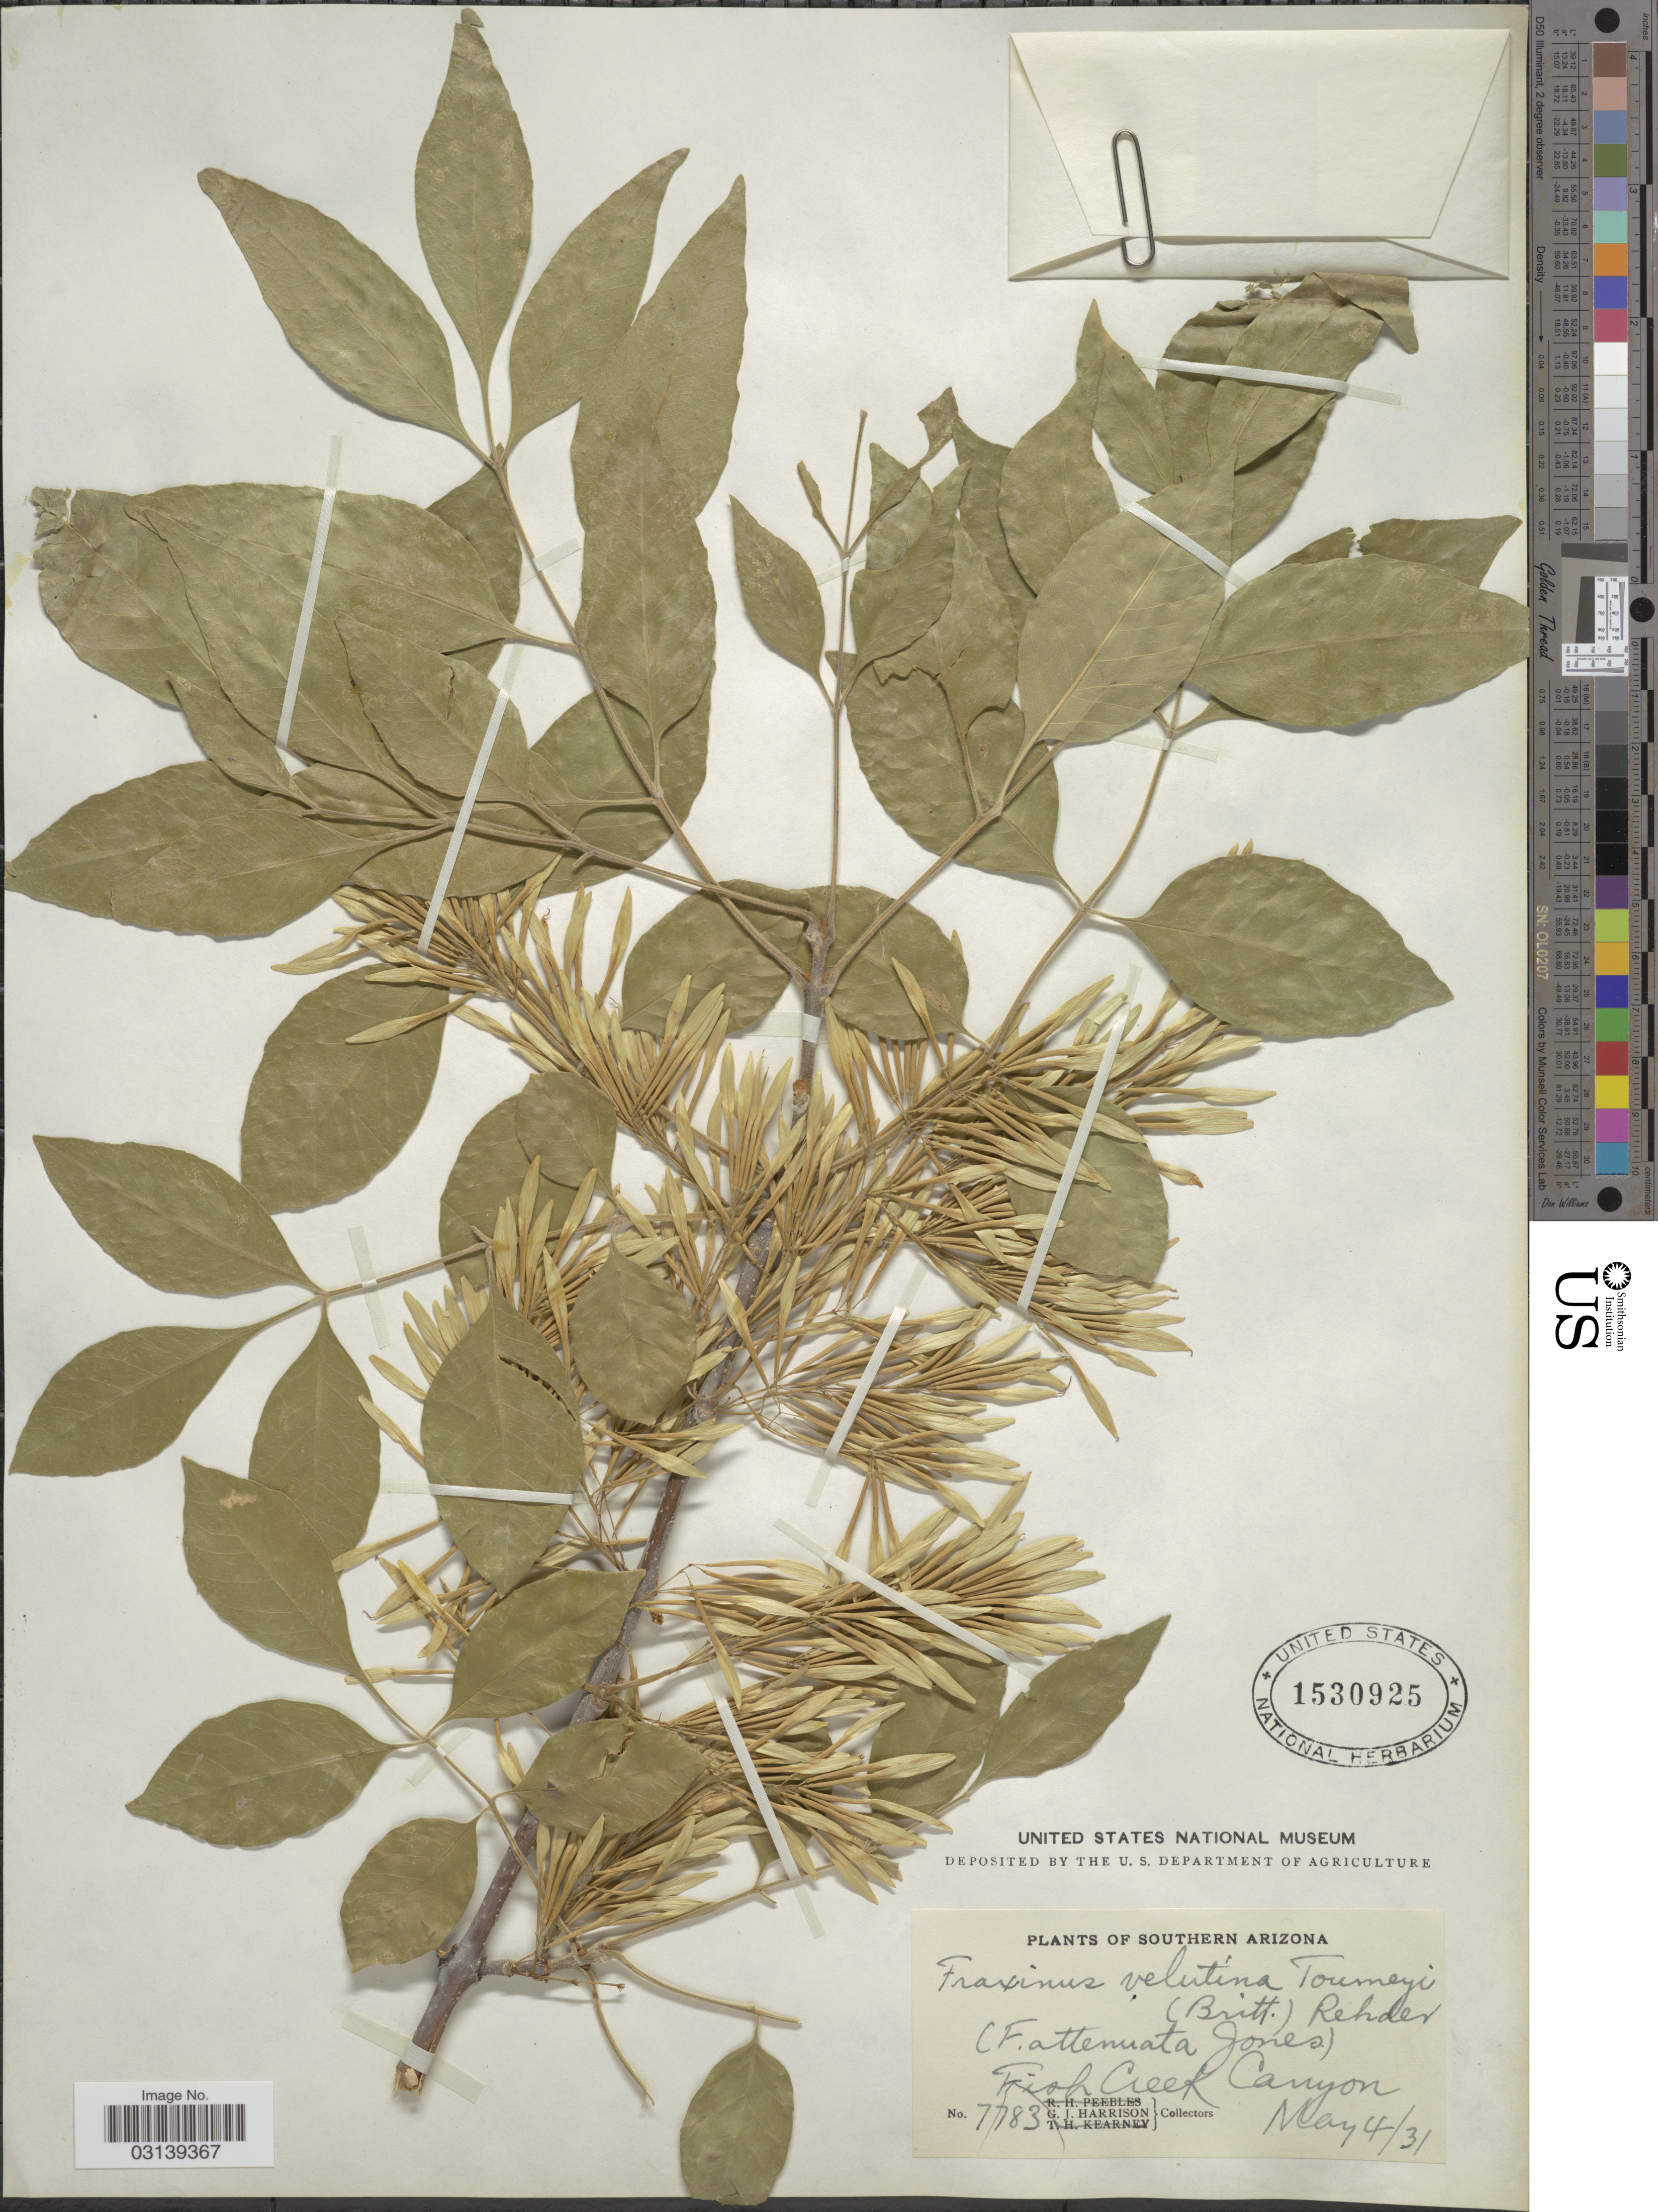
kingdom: Plantae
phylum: Tracheophyta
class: Magnoliopsida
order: Lamiales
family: Oleaceae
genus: Fraxinus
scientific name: Fraxinus velutina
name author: Torr.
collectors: G. J. Harrison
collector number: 7783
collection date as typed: Transcribed d/m/y: 4/5/31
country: United States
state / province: Arizona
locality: Southern Arizona, Fish Creek Canyon.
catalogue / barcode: US 1530925